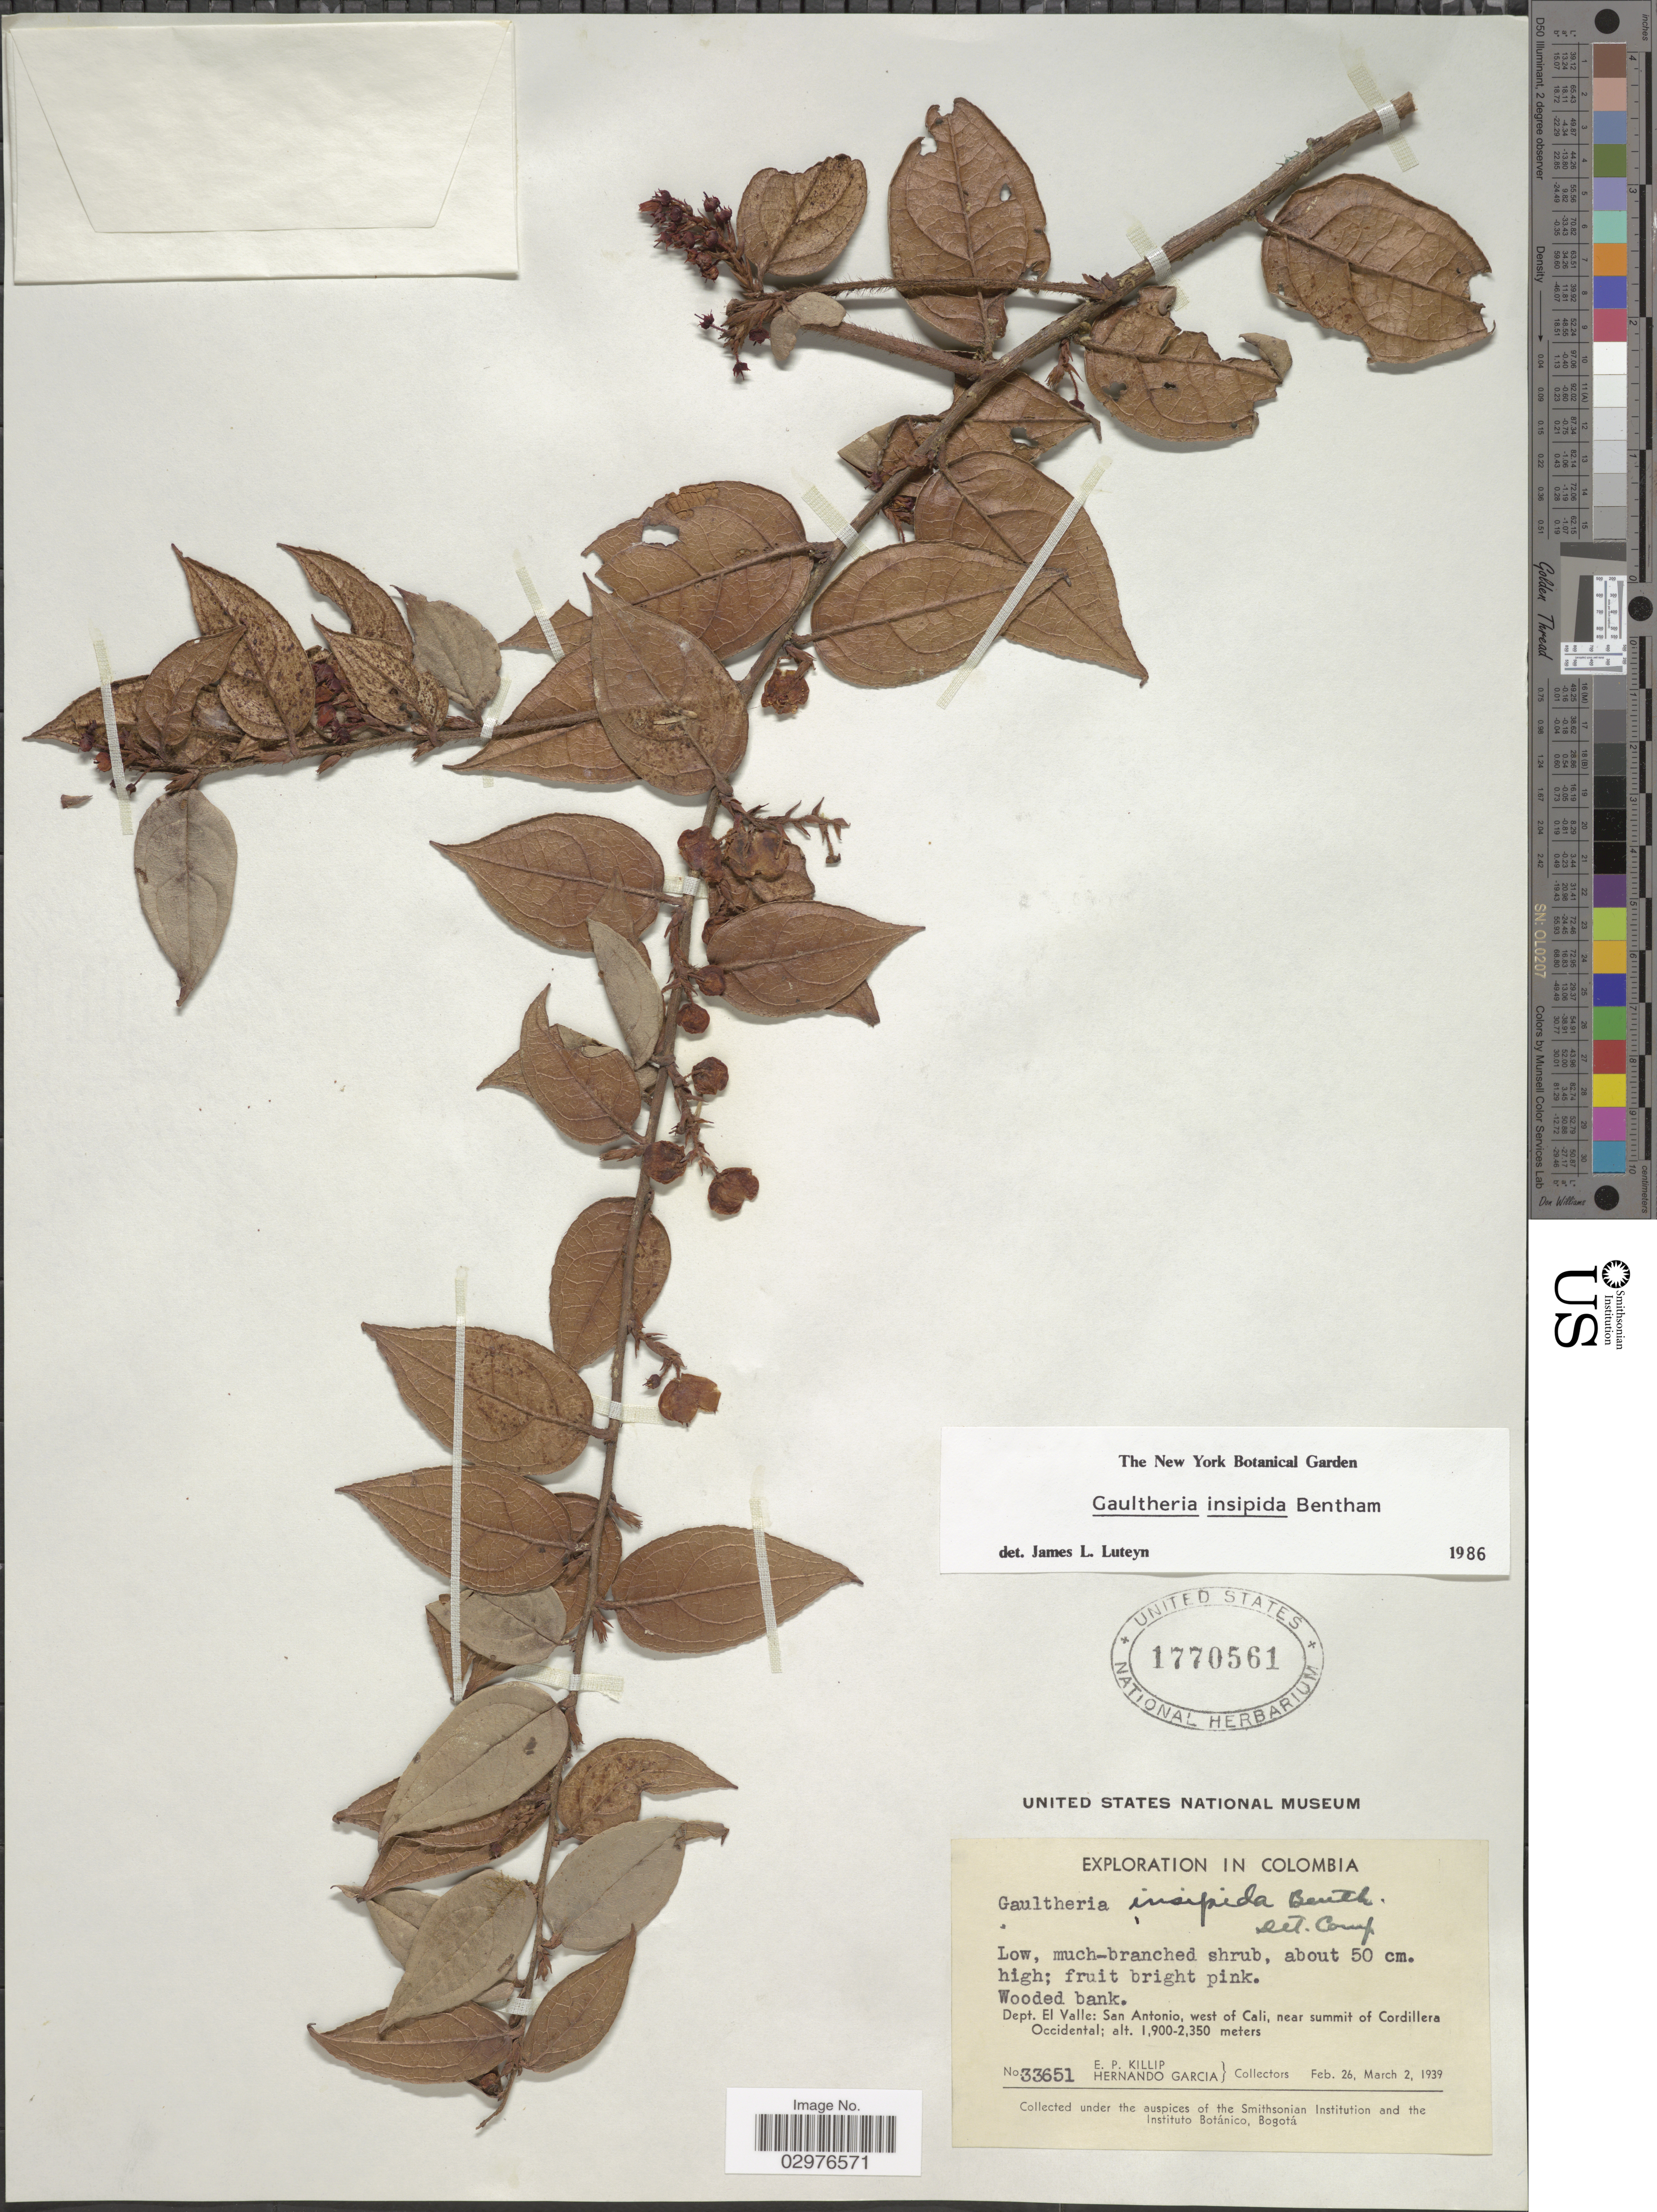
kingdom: Plantae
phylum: Tracheophyta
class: Magnoliopsida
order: Ericales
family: Ericaceae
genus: Gaultheria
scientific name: Gaultheria insipida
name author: Benth.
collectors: E. P. Killip & H. Garcia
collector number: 33651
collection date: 1939-02-26/1939-03-02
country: Colombia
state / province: Valle del Cauca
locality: Dept. El Valle: San Antonio, west of Cali, near summit of Cordillera Occidental.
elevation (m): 1900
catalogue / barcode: US 1770561